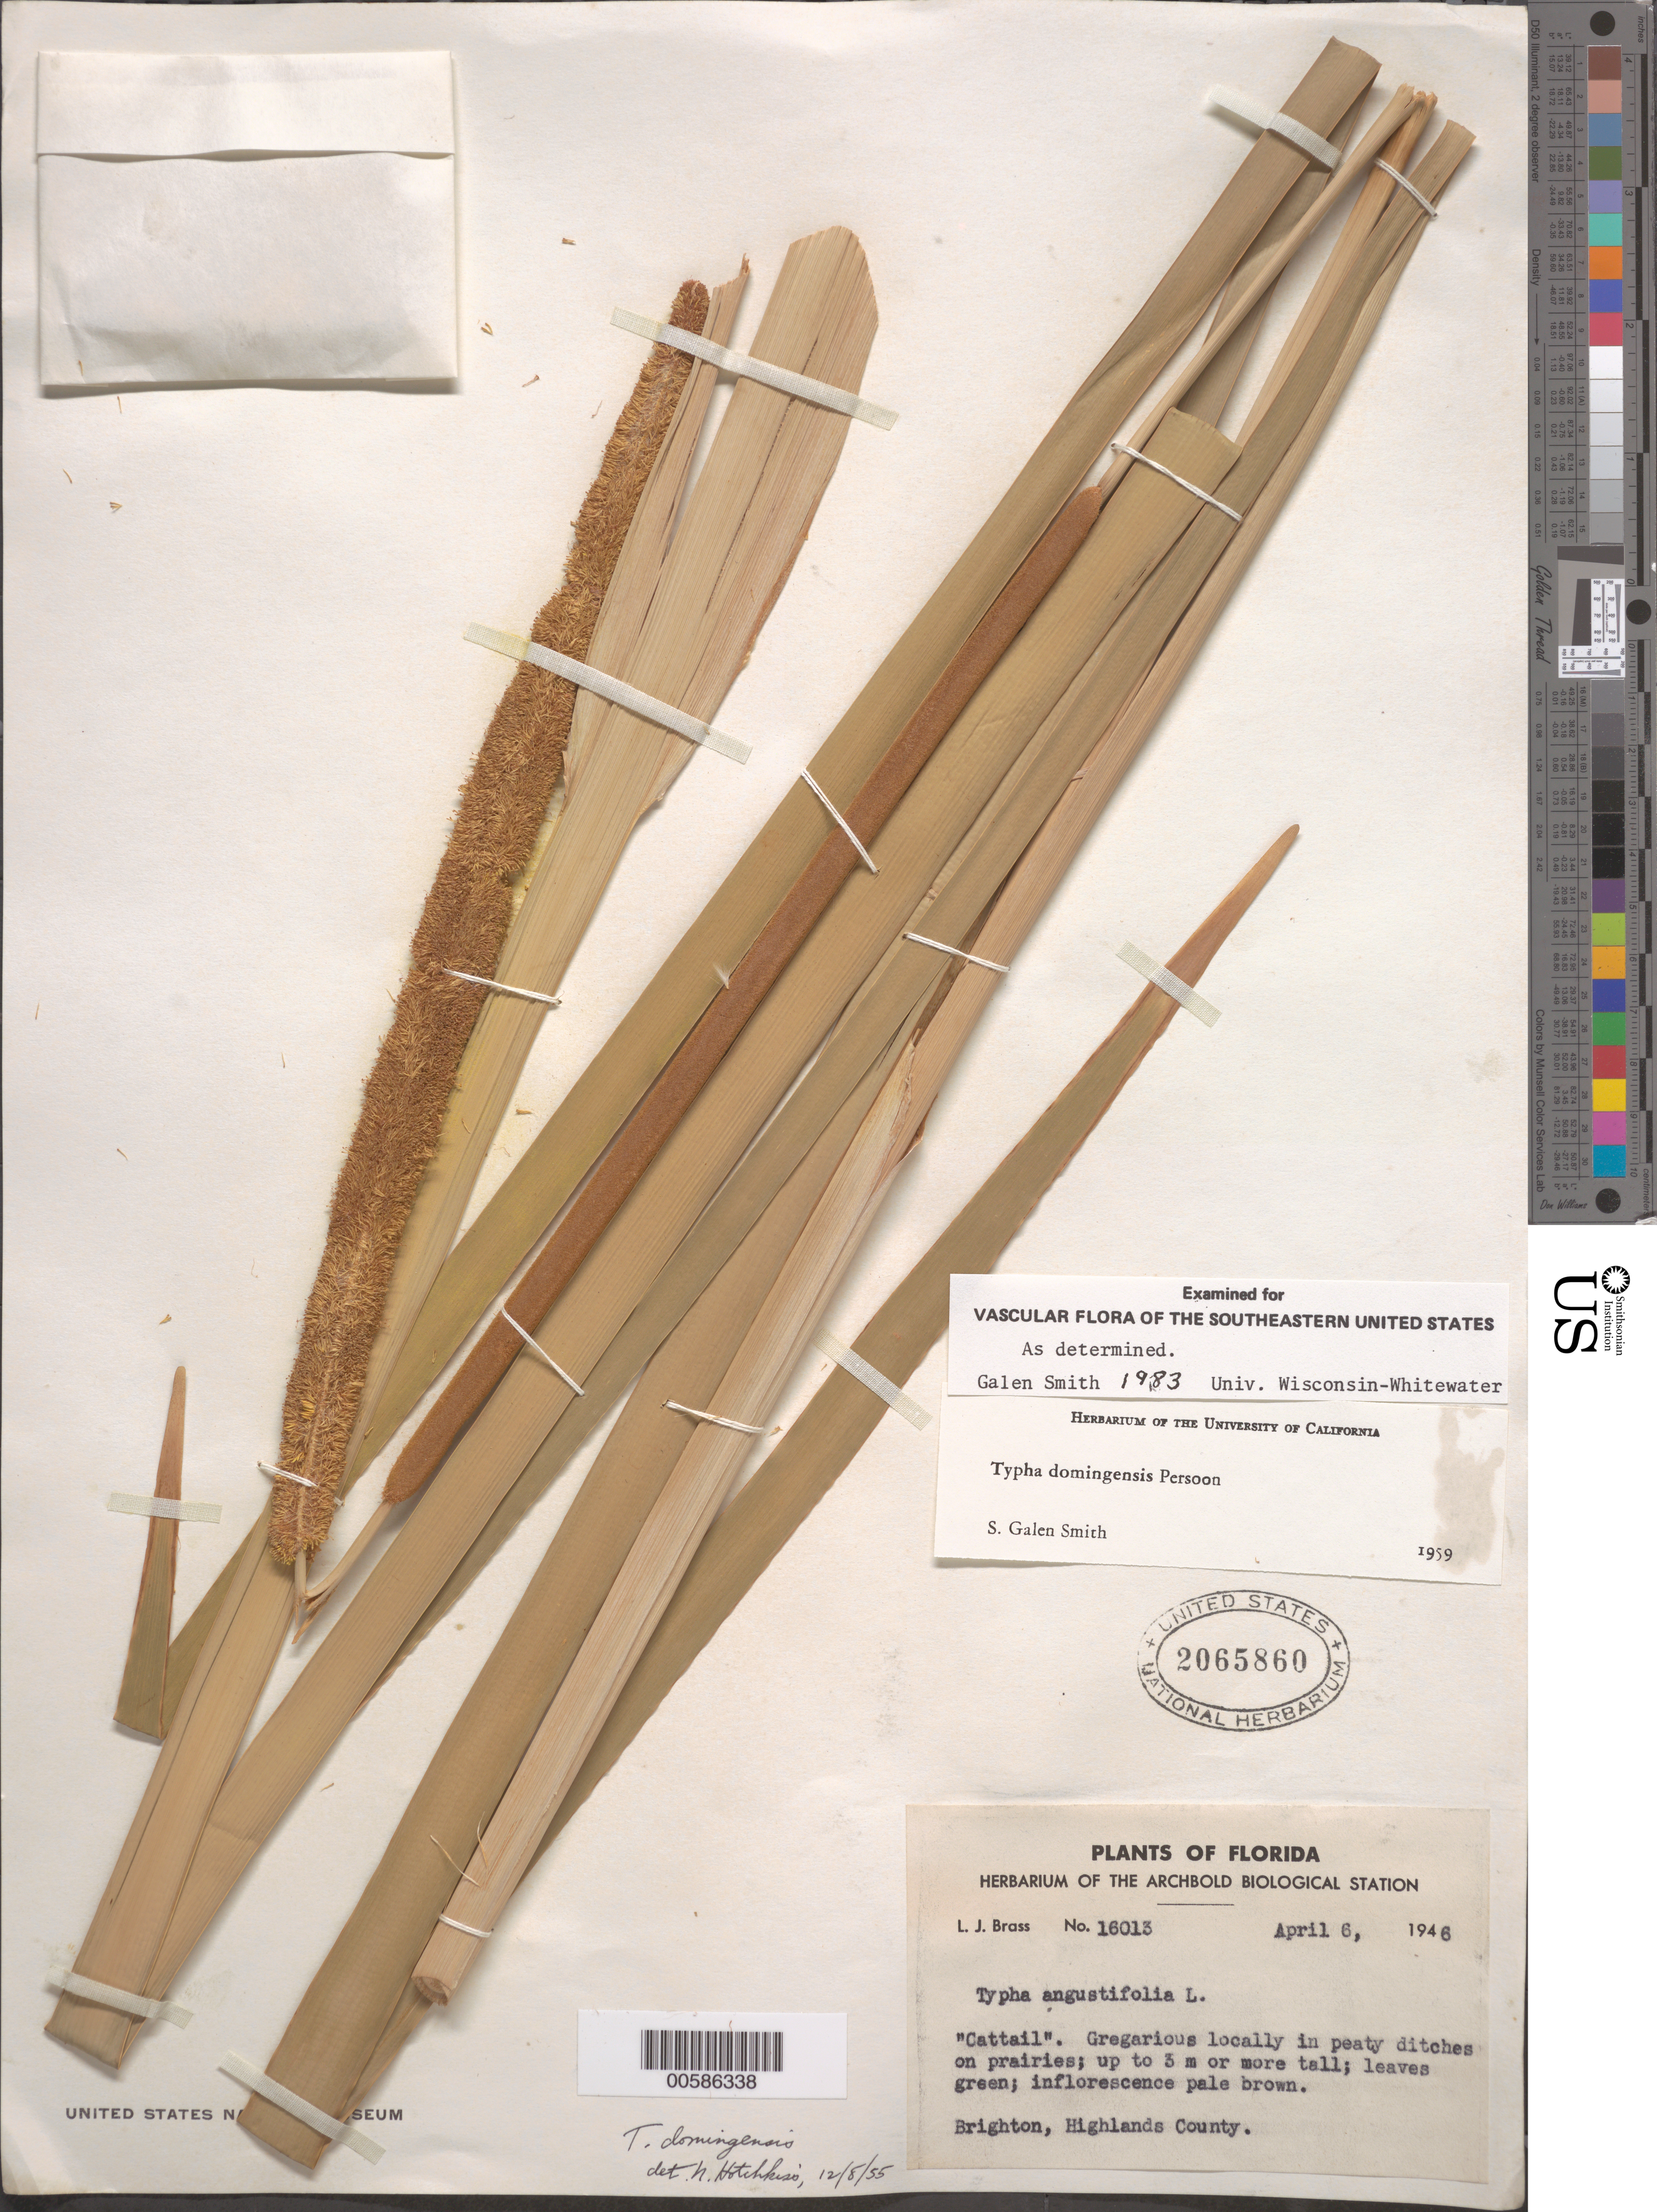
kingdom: Plantae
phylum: Tracheophyta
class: Liliopsida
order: Poales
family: Typhaceae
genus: Typha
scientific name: Typha domingensis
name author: Pers.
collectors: L. J. Brass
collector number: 16013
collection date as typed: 06 Apr 1946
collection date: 1946-04-06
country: United States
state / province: Florida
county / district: Highlands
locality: Brighton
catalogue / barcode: US 2065860